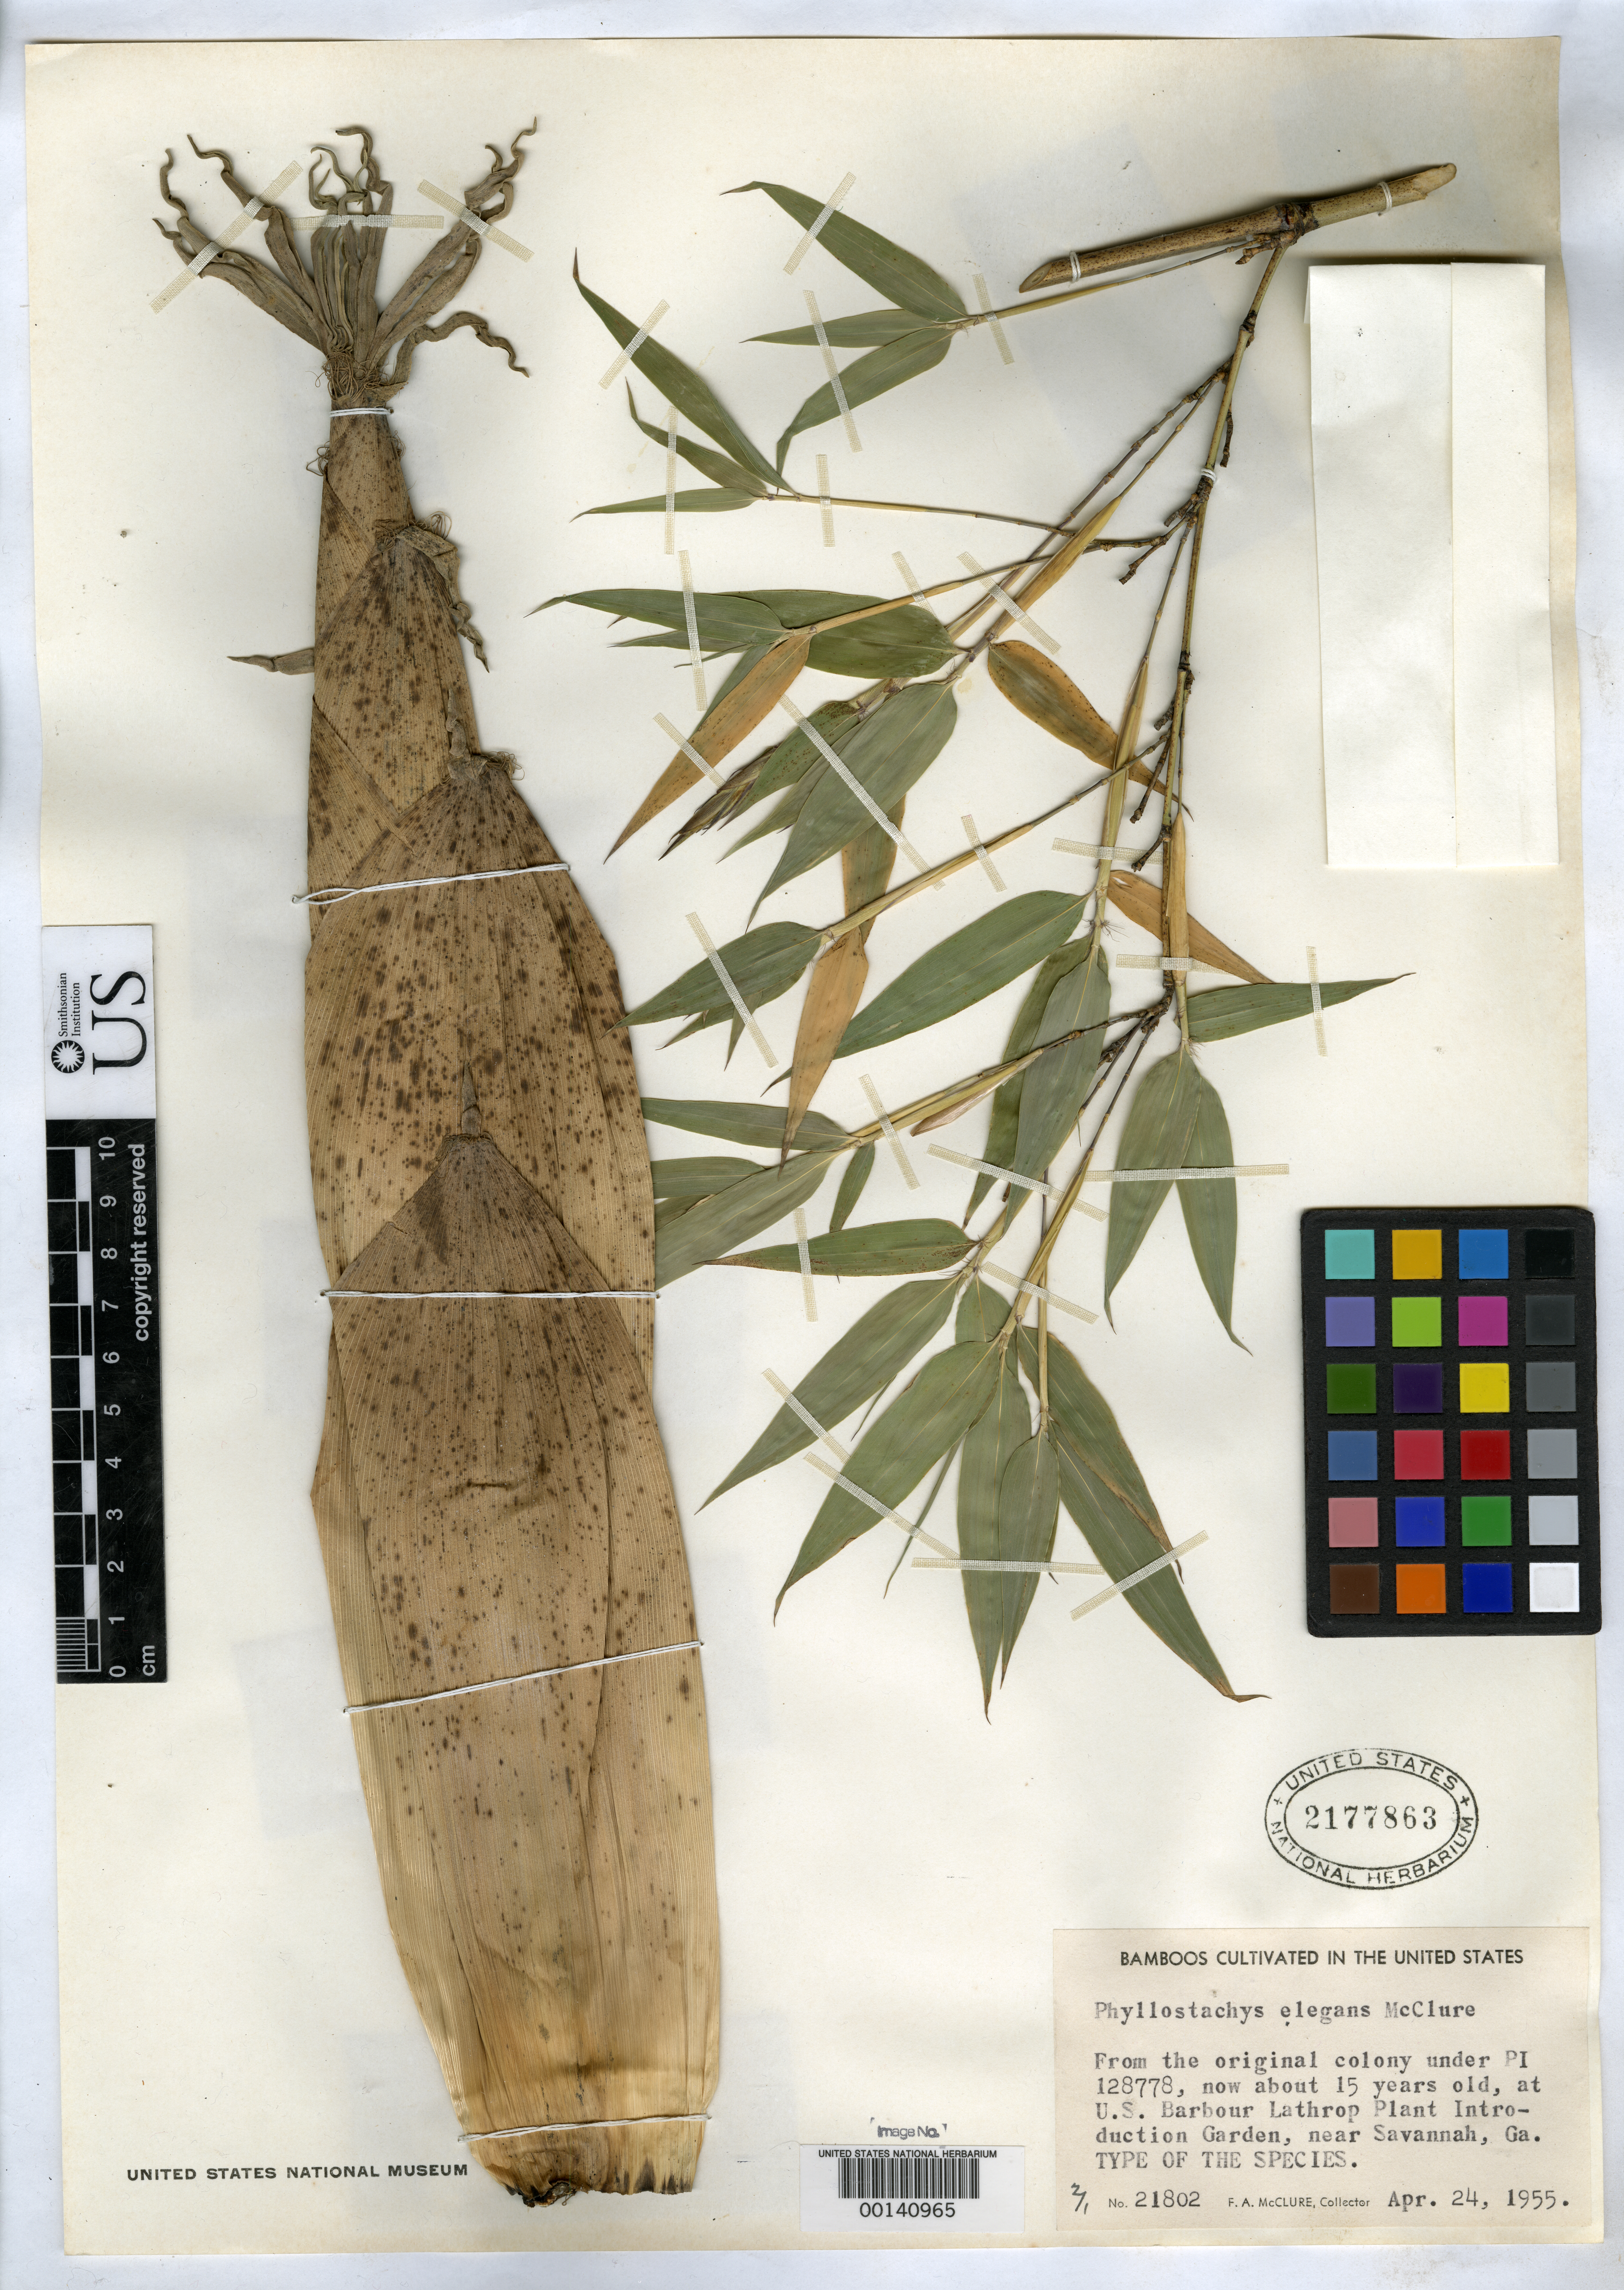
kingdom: Plantae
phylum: Tracheophyta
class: Liliopsida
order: Poales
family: Poaceae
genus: Phyllostachys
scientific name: Phyllostachys elegans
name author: McClure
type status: Holotype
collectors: F. A. McClure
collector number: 21802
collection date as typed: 24 Apr 1955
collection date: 1955-04-24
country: China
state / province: Hainan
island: Hainan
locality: Tan, Ta Ts'it near Hung Mo Mountain.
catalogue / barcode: US 2177863